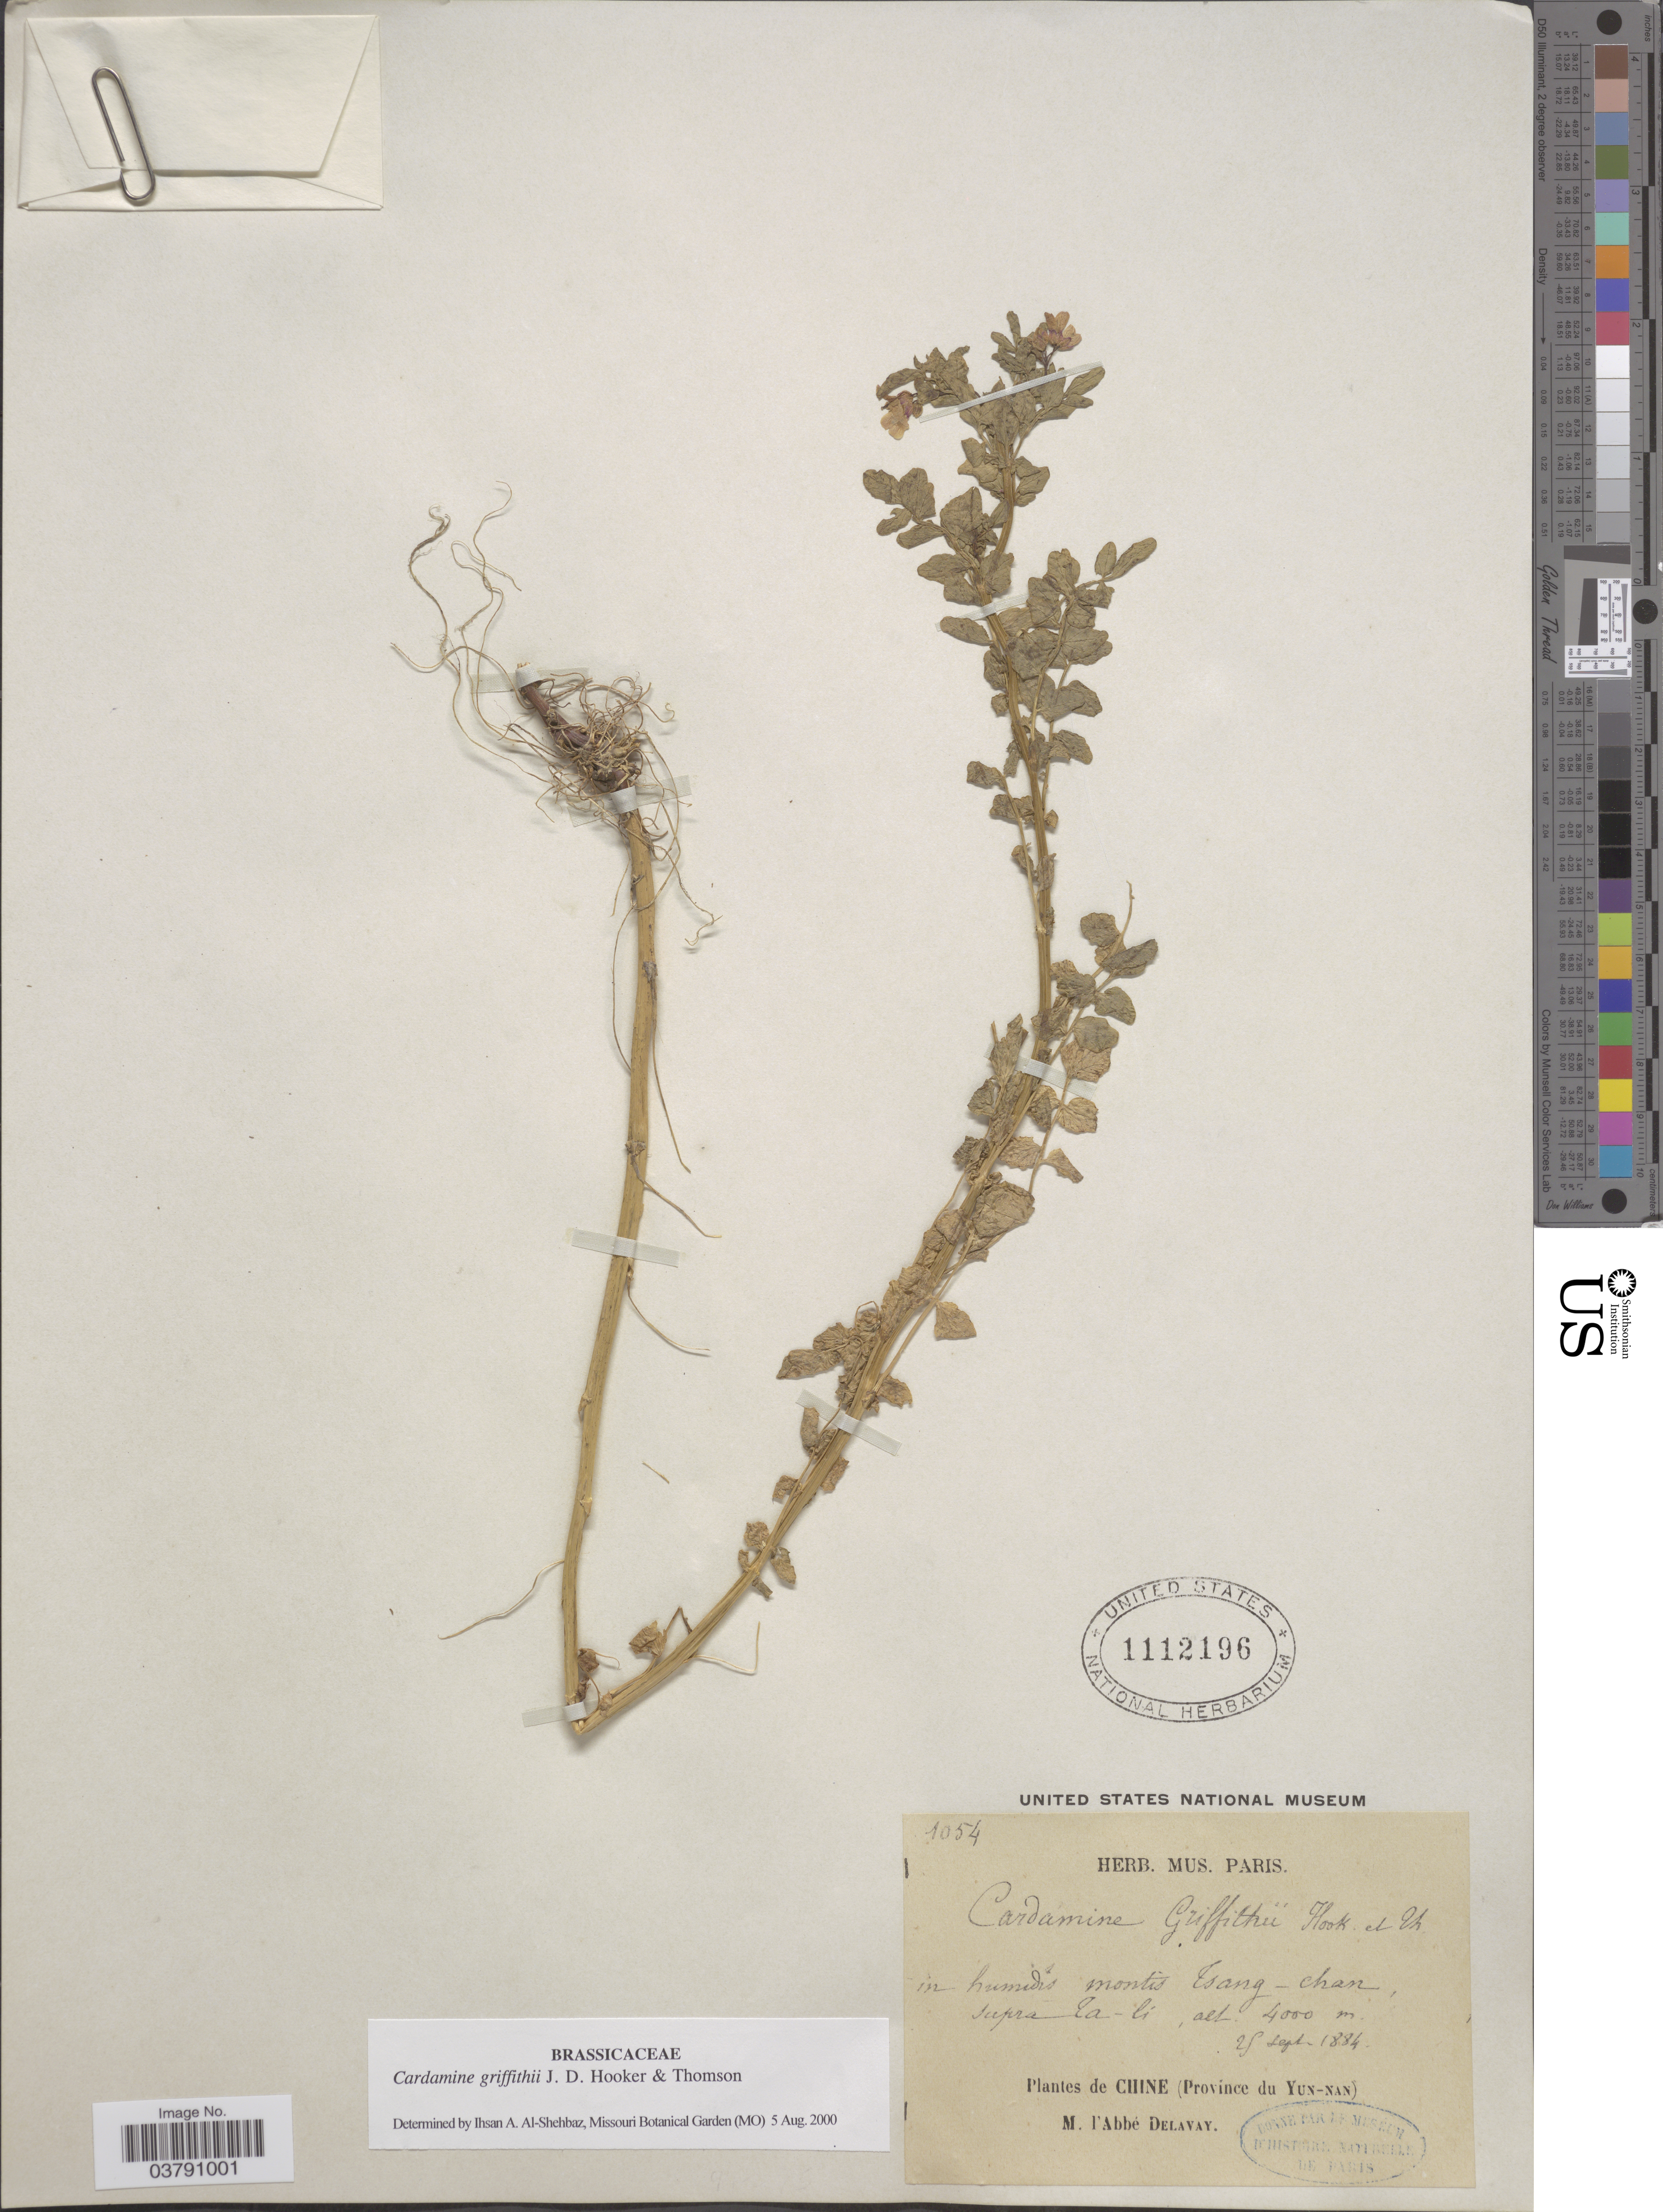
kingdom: Plantae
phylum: Tracheophyta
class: Magnoliopsida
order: Brassicales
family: Brassicaceae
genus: Cardamine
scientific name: Cardamine griffithii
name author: (Thomson) Hook. f.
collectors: P. Delavay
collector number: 1054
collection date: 1884-09-27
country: China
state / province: Yunnan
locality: In humidis montis Tsang-chan, supra Ta-li.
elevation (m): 4000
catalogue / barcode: US 1112196